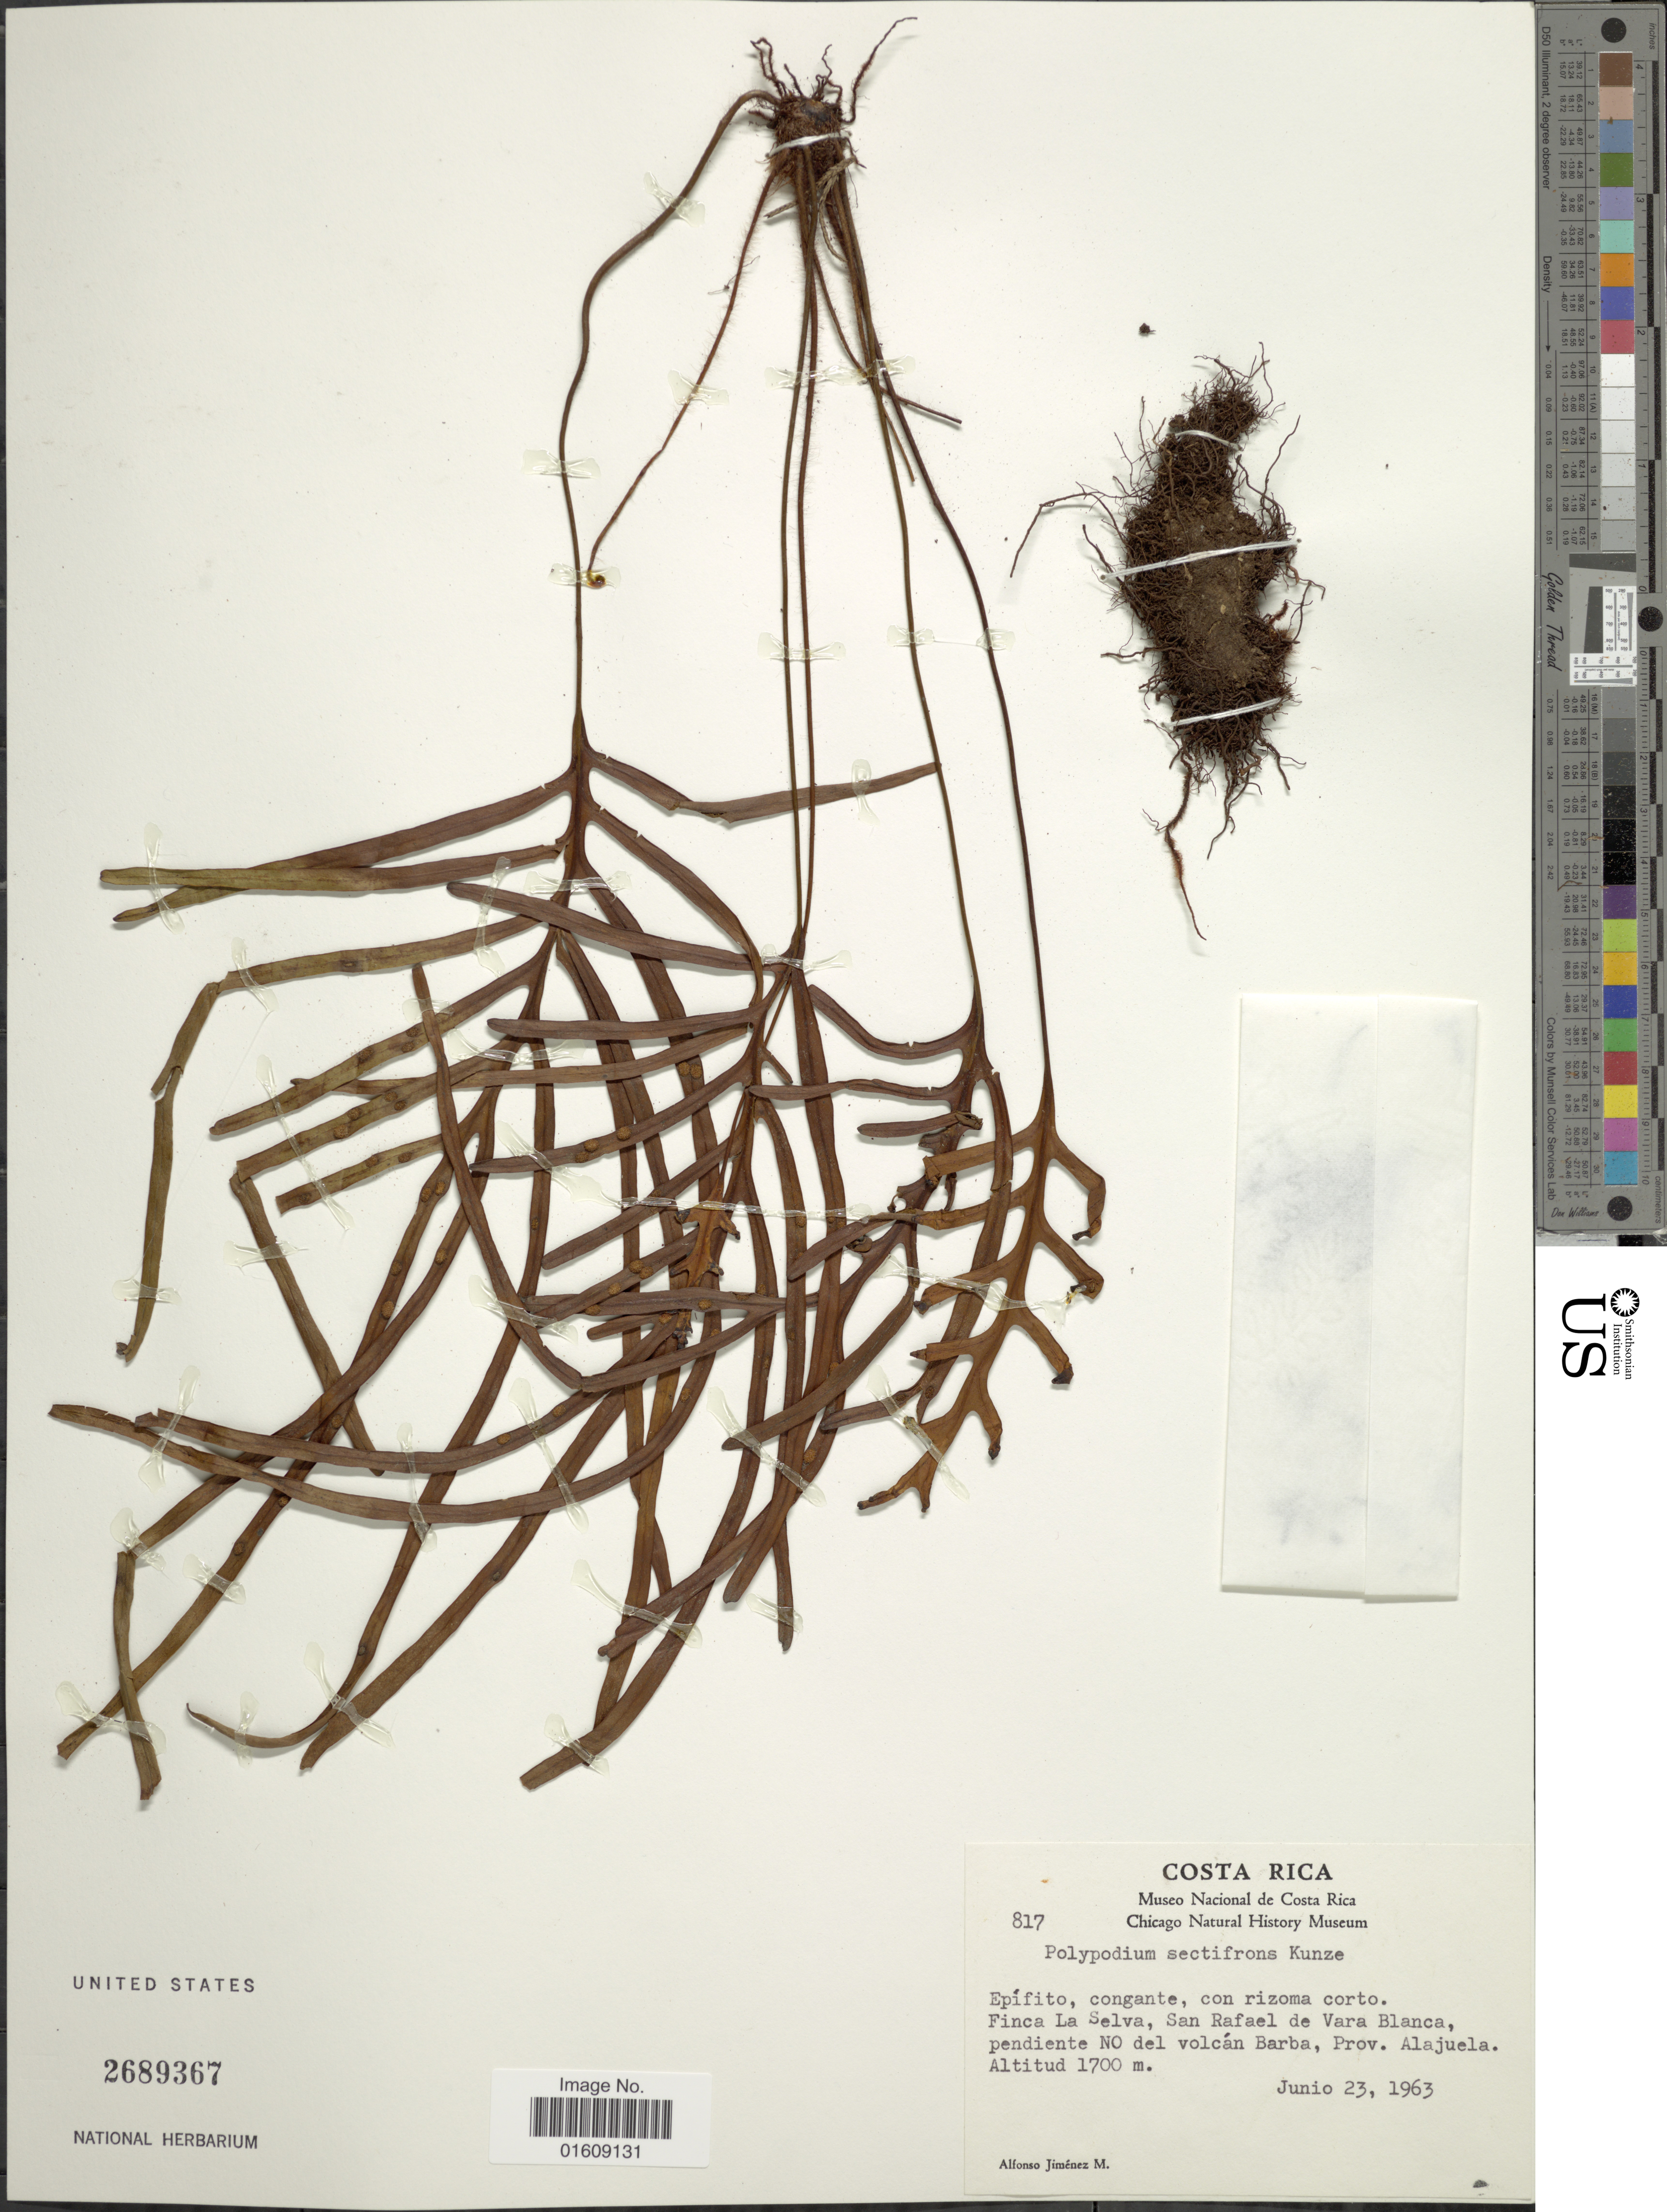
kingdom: Plantae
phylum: Tracheophyta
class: Polypodiopsida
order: Polypodiales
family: Polypodiaceae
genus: Zygophlebia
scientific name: Zygophlebia sectifrons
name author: (Kunze ex Mett.) L.E. Bishop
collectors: A. Jimenez M.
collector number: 817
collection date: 1963-06-23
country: Costa Rica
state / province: Alajuela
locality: Costa Rica, Finca La Selva, San Rafael de Vara Blanca, pendiente NO del volcán Barba, Prov. Alajuela.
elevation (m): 1700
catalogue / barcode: US 2689367